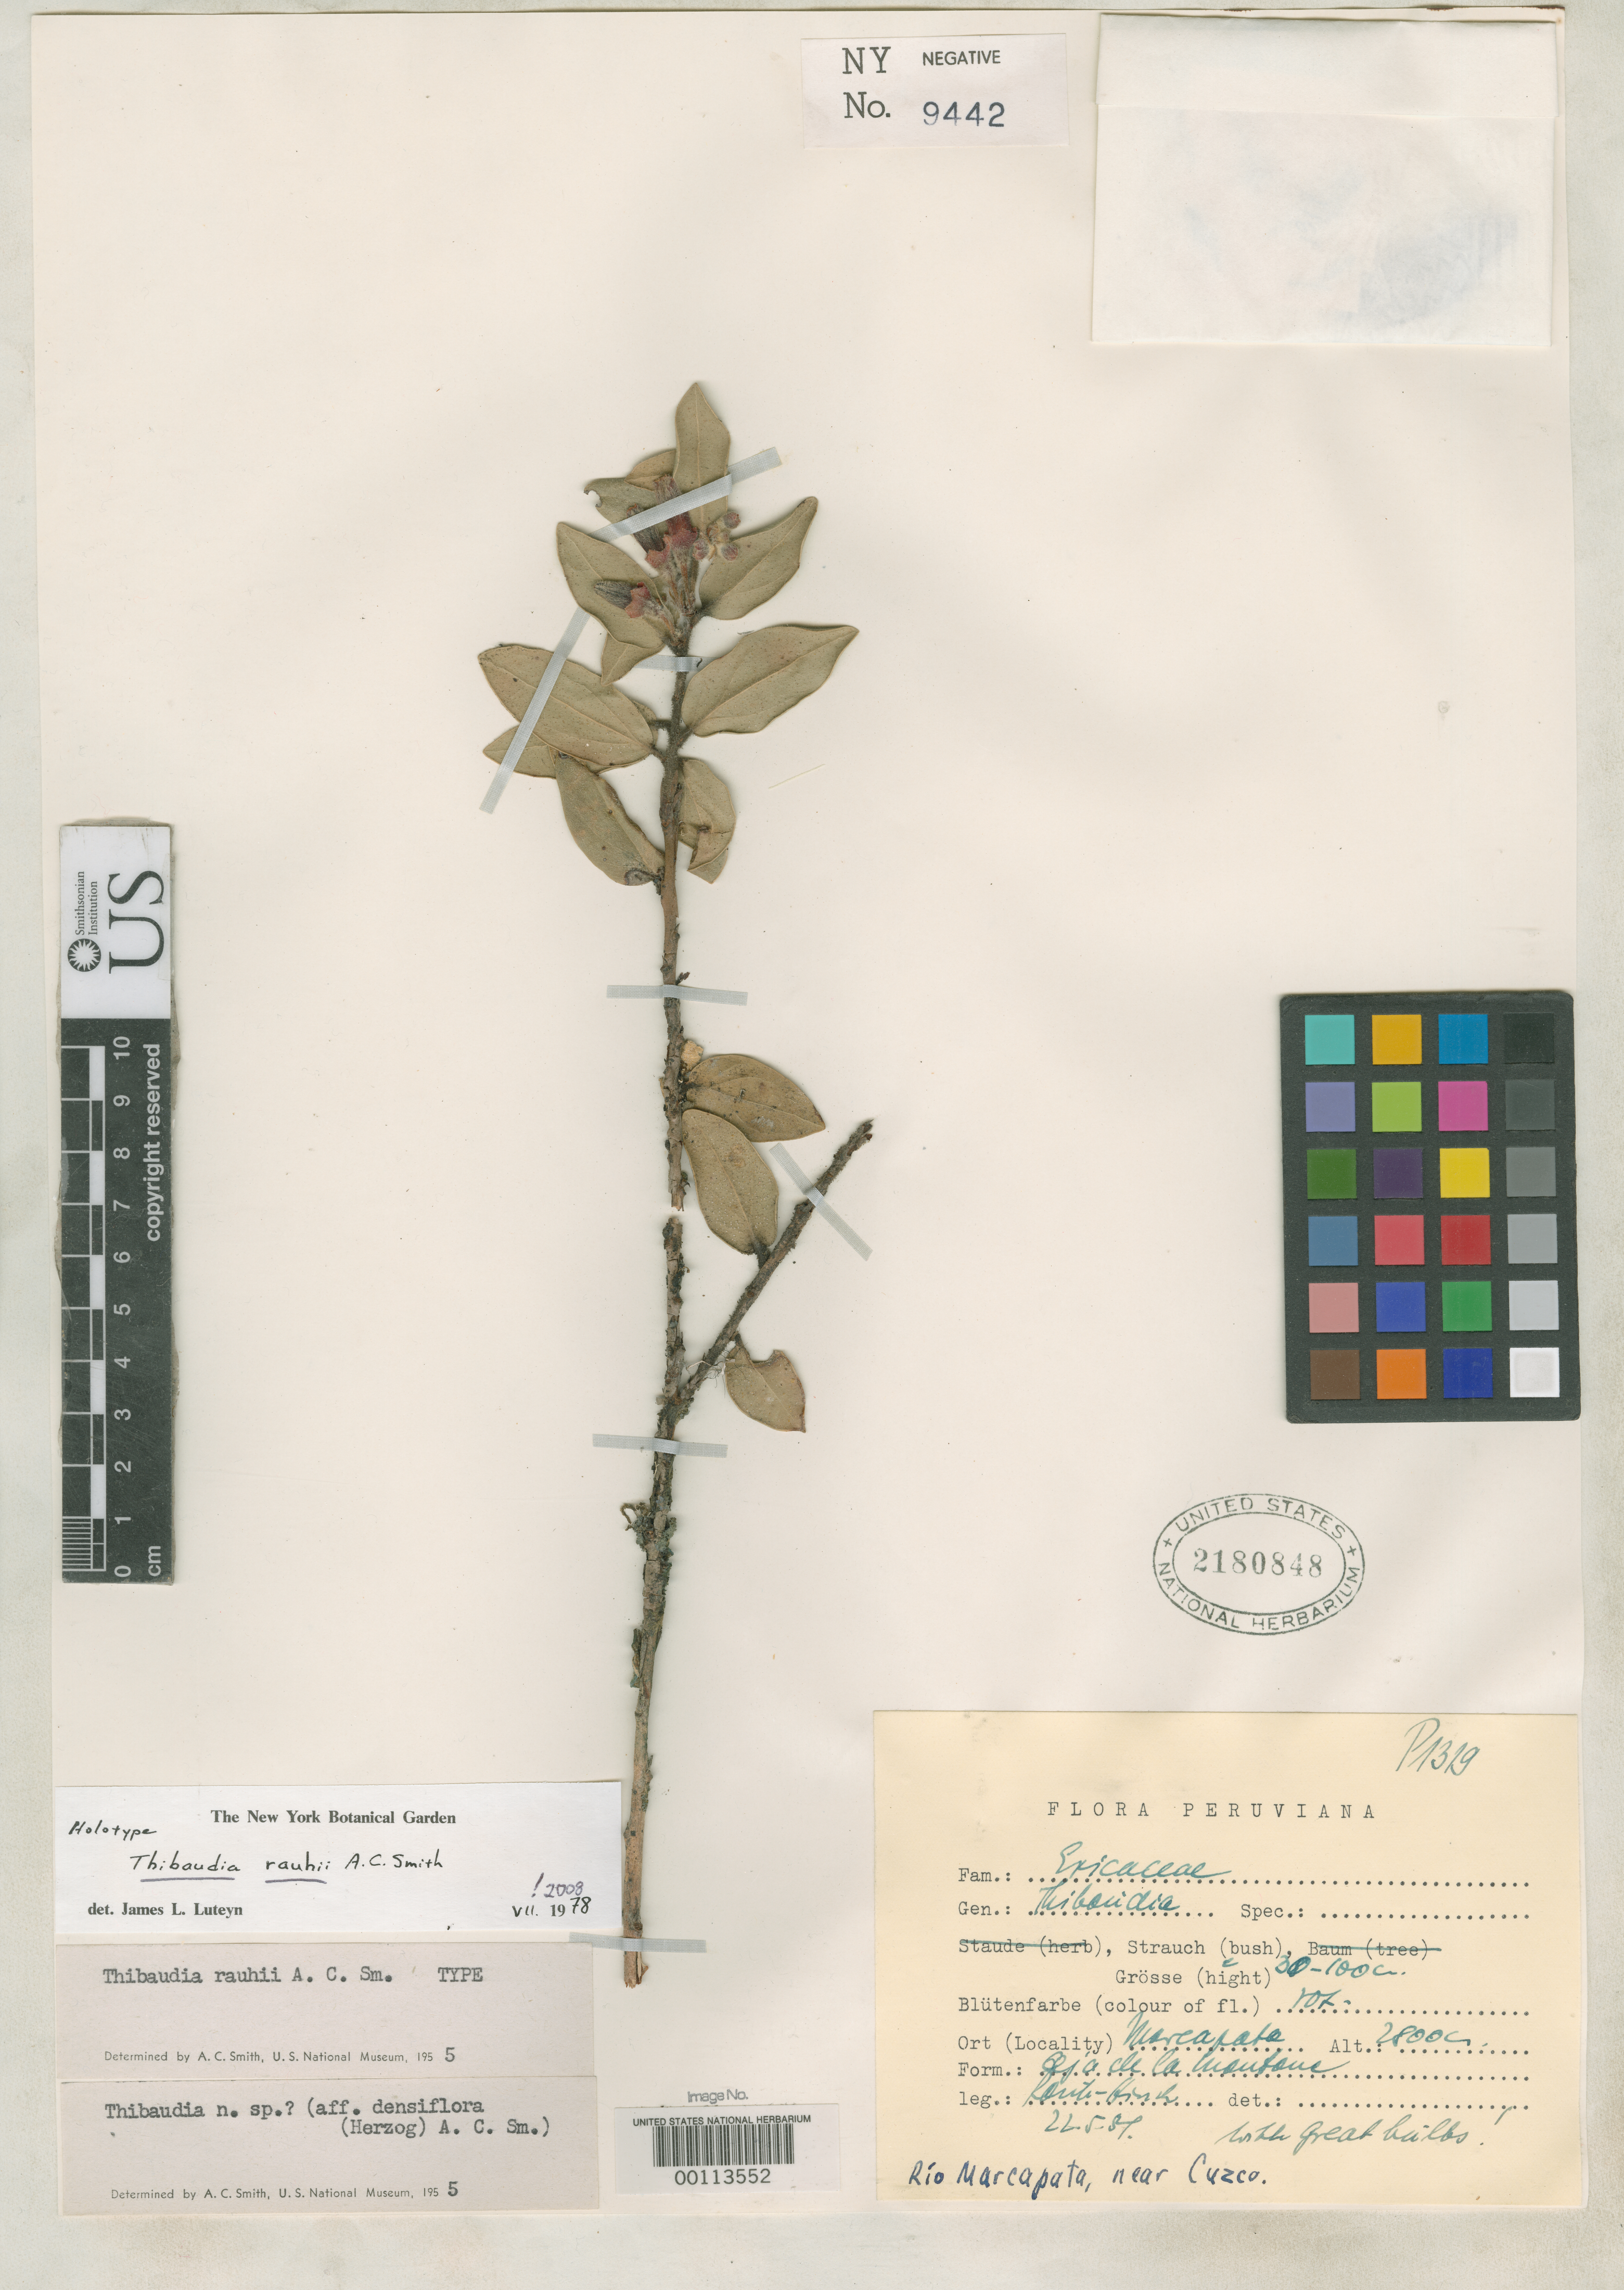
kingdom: Plantae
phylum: Tracheophyta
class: Magnoliopsida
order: Ericales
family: Ericaceae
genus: Thibaudia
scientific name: Thibaudia rauhii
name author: A.C. Sm.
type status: Holotype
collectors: W. Rauh & G. Hirsch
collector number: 1329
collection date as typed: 22 May 1954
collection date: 1954-05-22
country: Peru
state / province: Cusco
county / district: Quispicanchis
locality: valley of the Río Marcapata, near Cuzco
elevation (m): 2800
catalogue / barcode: US 2180848